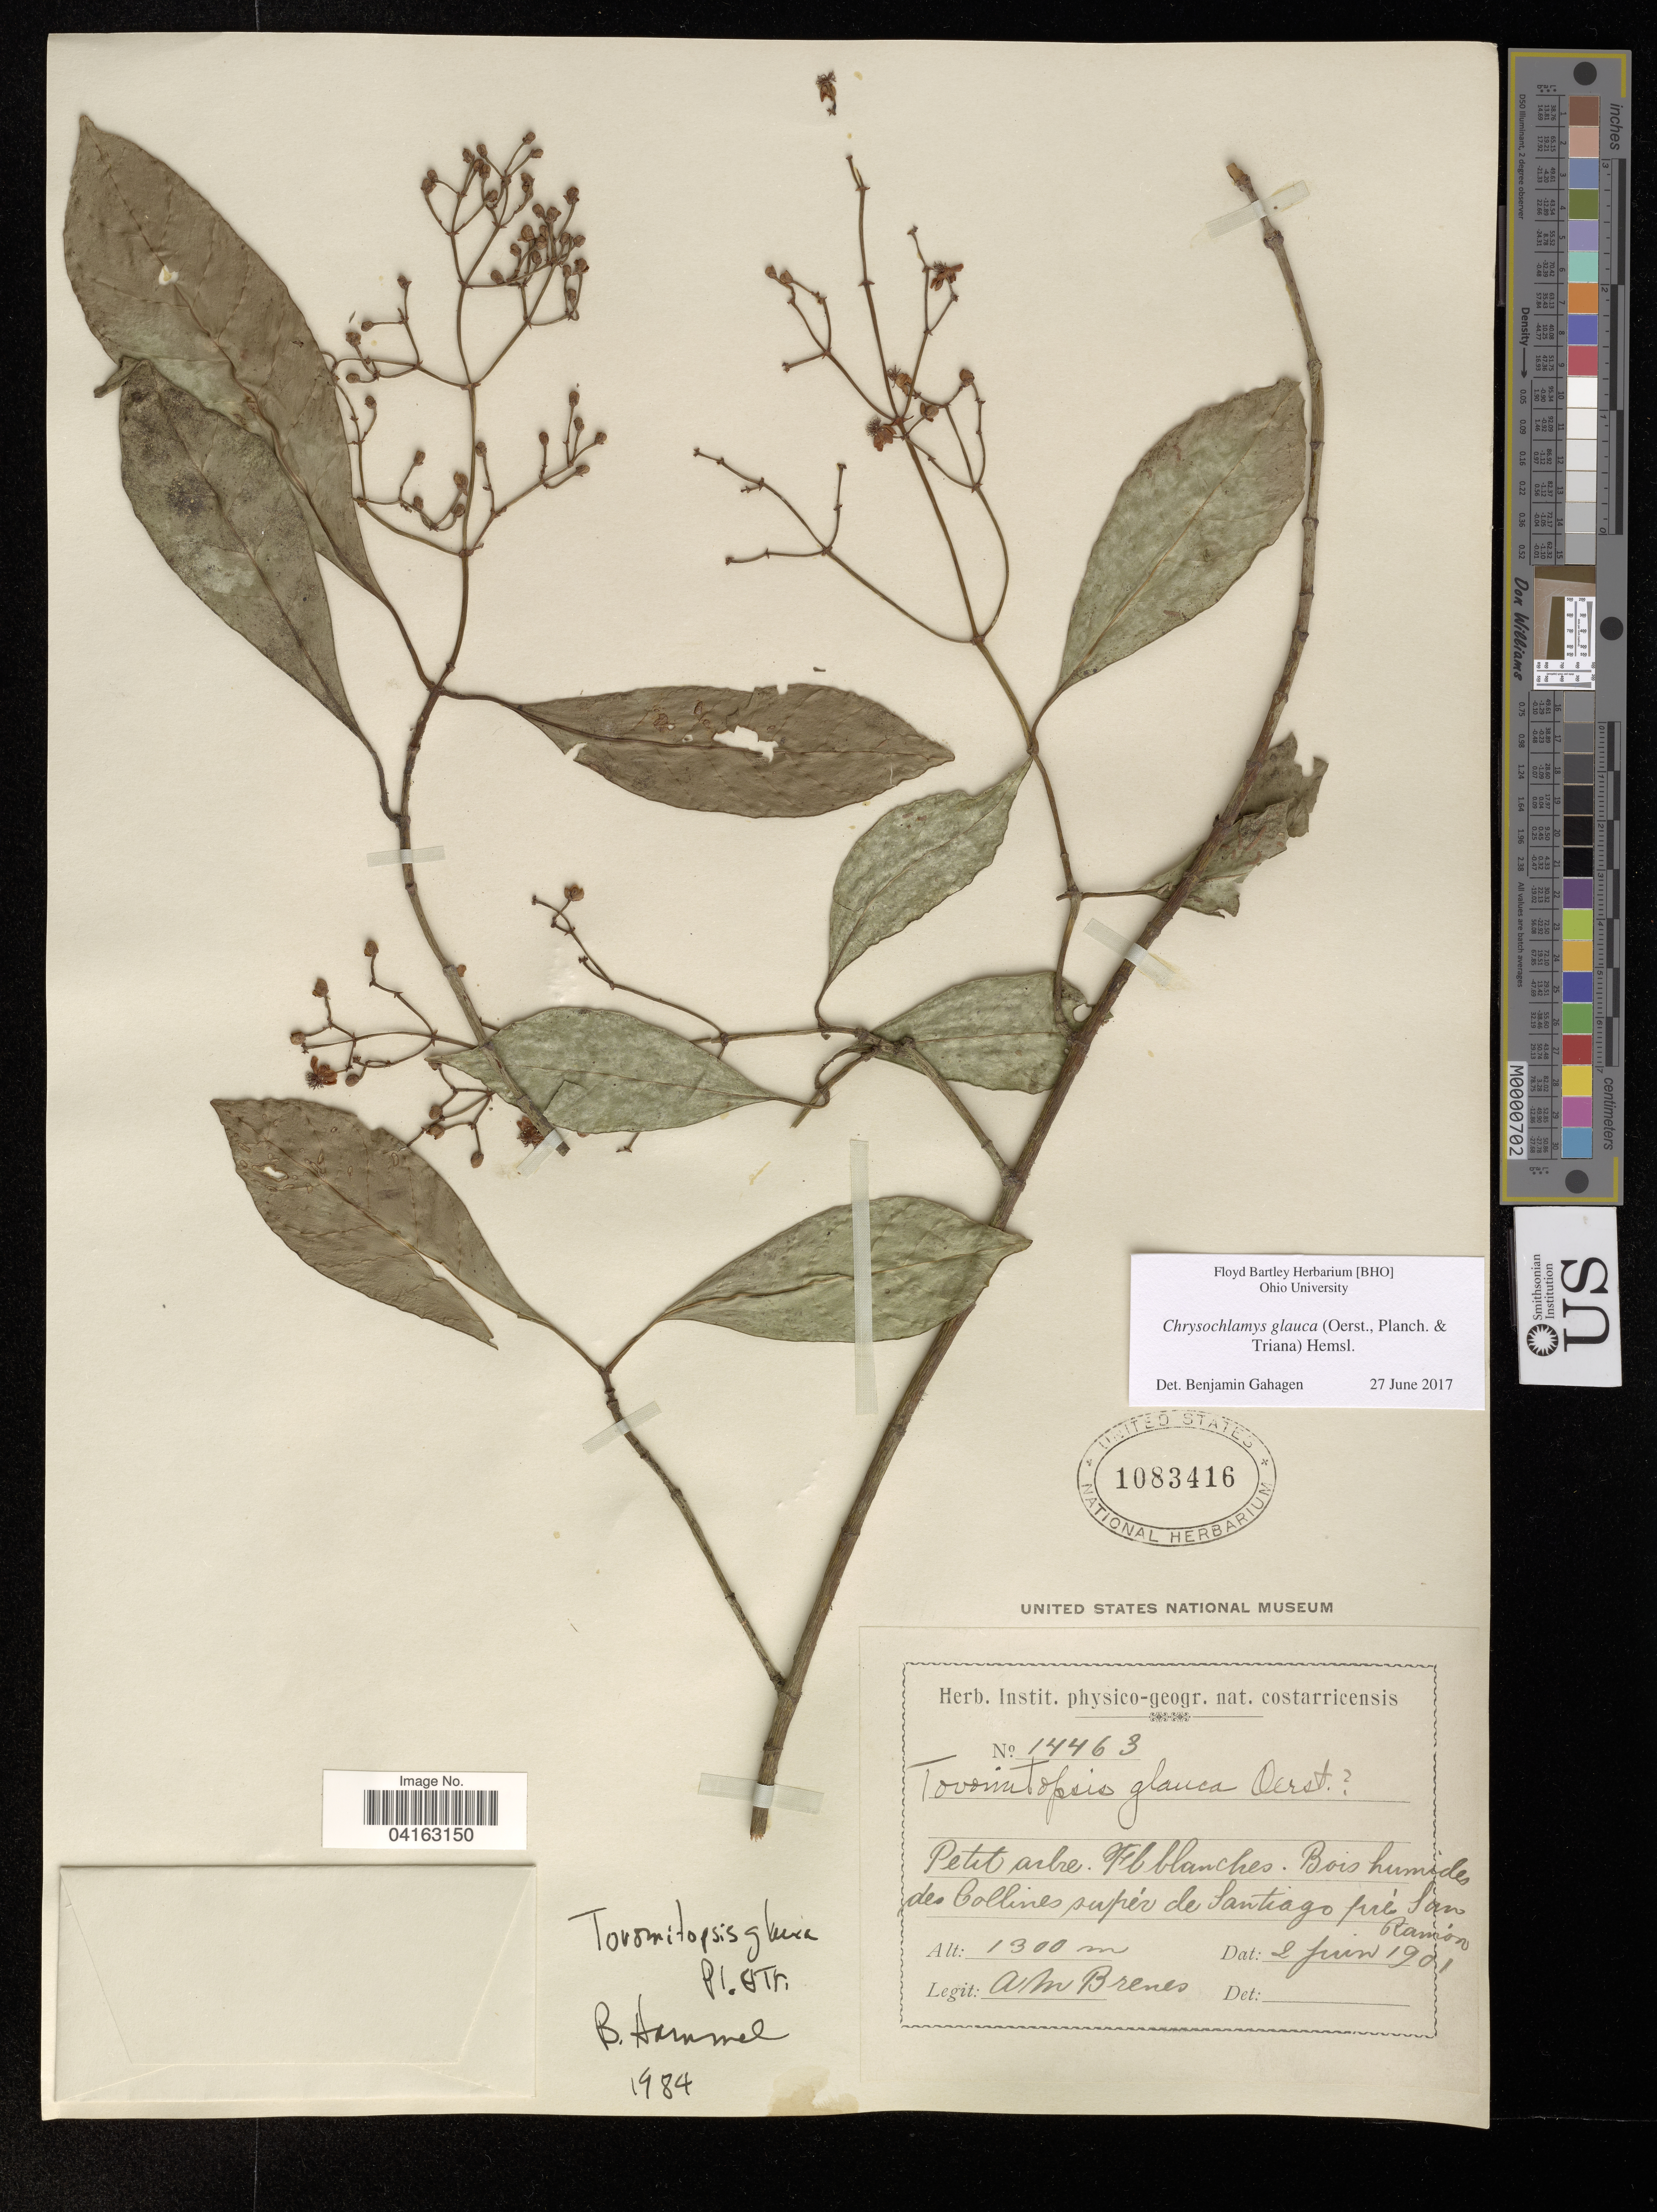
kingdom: Plantae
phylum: Tracheophyta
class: Magnoliopsida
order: Malpighiales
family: Clusiaceae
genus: Chrysochlamys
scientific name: Chrysochlamys glauca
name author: (Oerst. ex Planch. & Triana) Hemsl.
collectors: A. Brenes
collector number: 14463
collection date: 1901-06-02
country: Chile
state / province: Santiago Metropolitana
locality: Bois humides des Collines supér de Santiago prés San Ramón.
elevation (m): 1300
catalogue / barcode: US 1083416